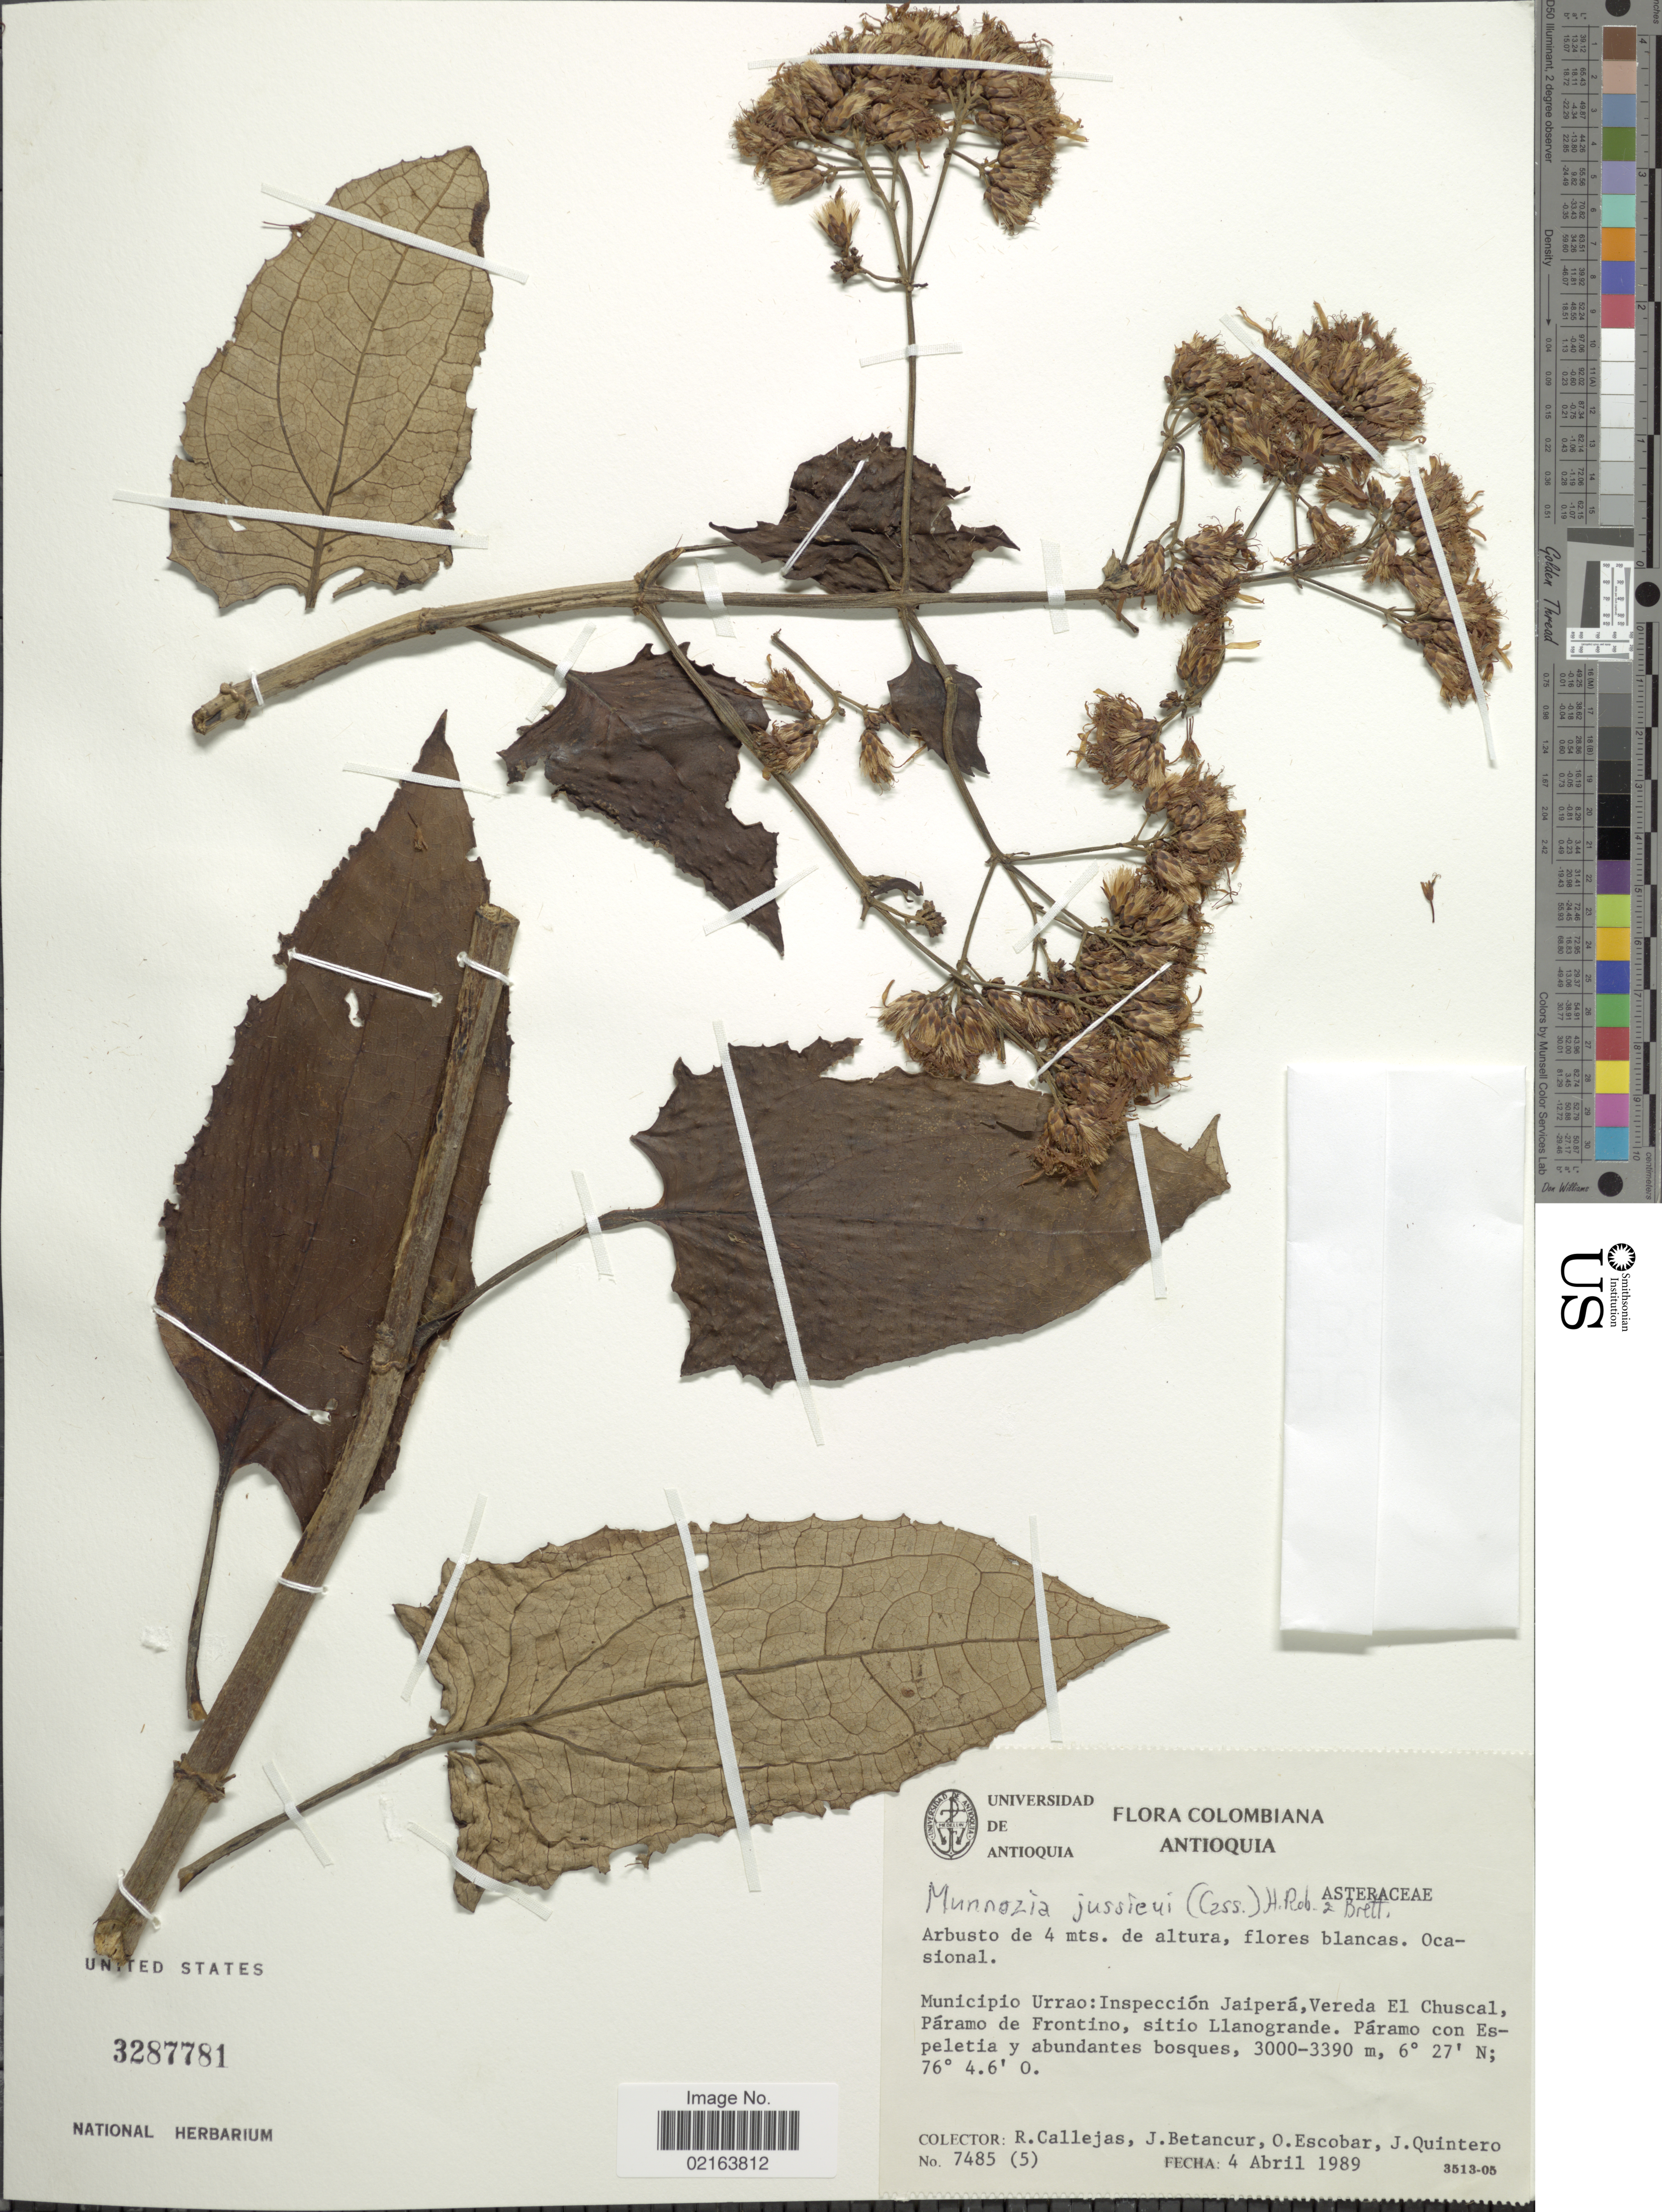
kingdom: Plantae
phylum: Tracheophyta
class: Magnoliopsida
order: Asterales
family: Asteraceae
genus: Munnozia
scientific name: Munnozia jussieui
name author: (Cass.) H. Rob. & Brettell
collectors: R. Callejas, J. Betancur, O. Escobar & J. Quintero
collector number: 7485 (5)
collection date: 1989-04-04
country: Colombia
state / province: Antioquia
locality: Municipio Urrao: Inspeccion Jaipera, Vereda El Chuscal, Paramo de Frontino, sitio Llanogrande, Paramo con Espeletia y abundantes bosques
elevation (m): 3000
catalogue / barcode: US 3287781